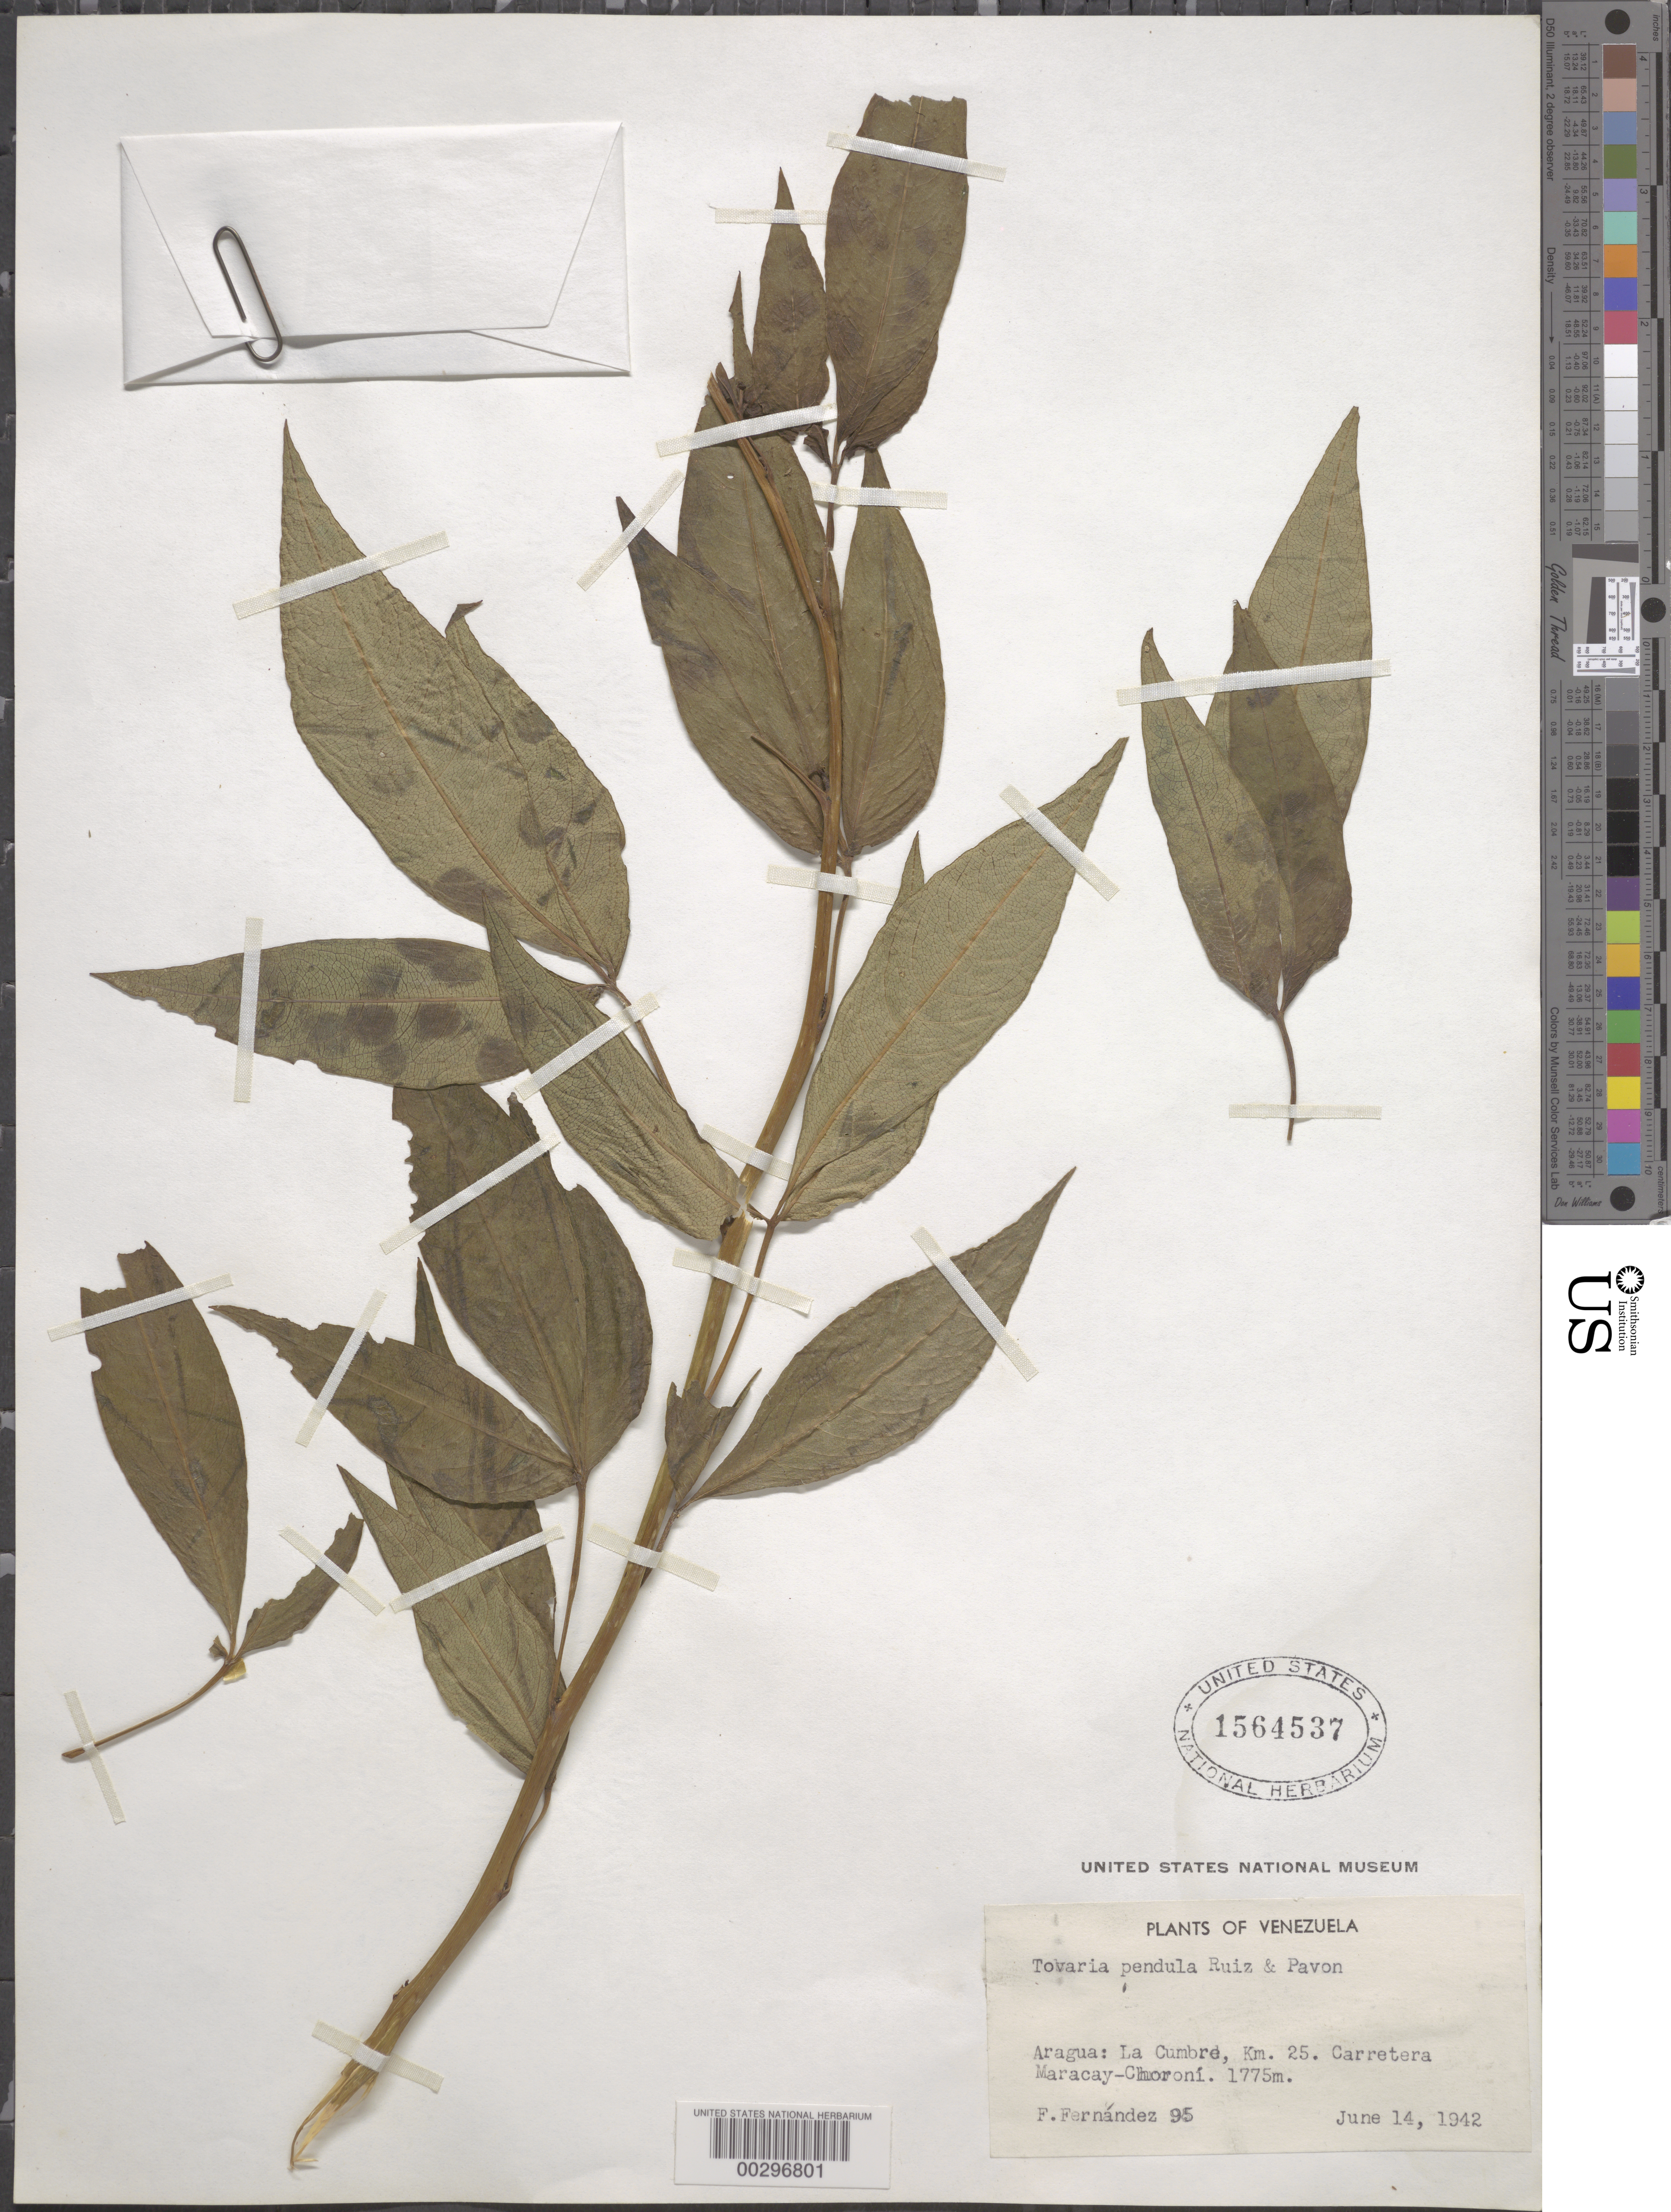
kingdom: Plantae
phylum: Tracheophyta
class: Magnoliopsida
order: Brassicales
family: Tovariaceae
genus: Tovaria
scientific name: Tovaria pendula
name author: Ruiz & Pav.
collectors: F. Fernandez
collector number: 95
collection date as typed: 14 Jun 1942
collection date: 1942-06-14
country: Venezuela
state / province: Aragua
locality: La cumbre, carretera maracay - choroni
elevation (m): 1775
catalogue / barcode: US 1564537